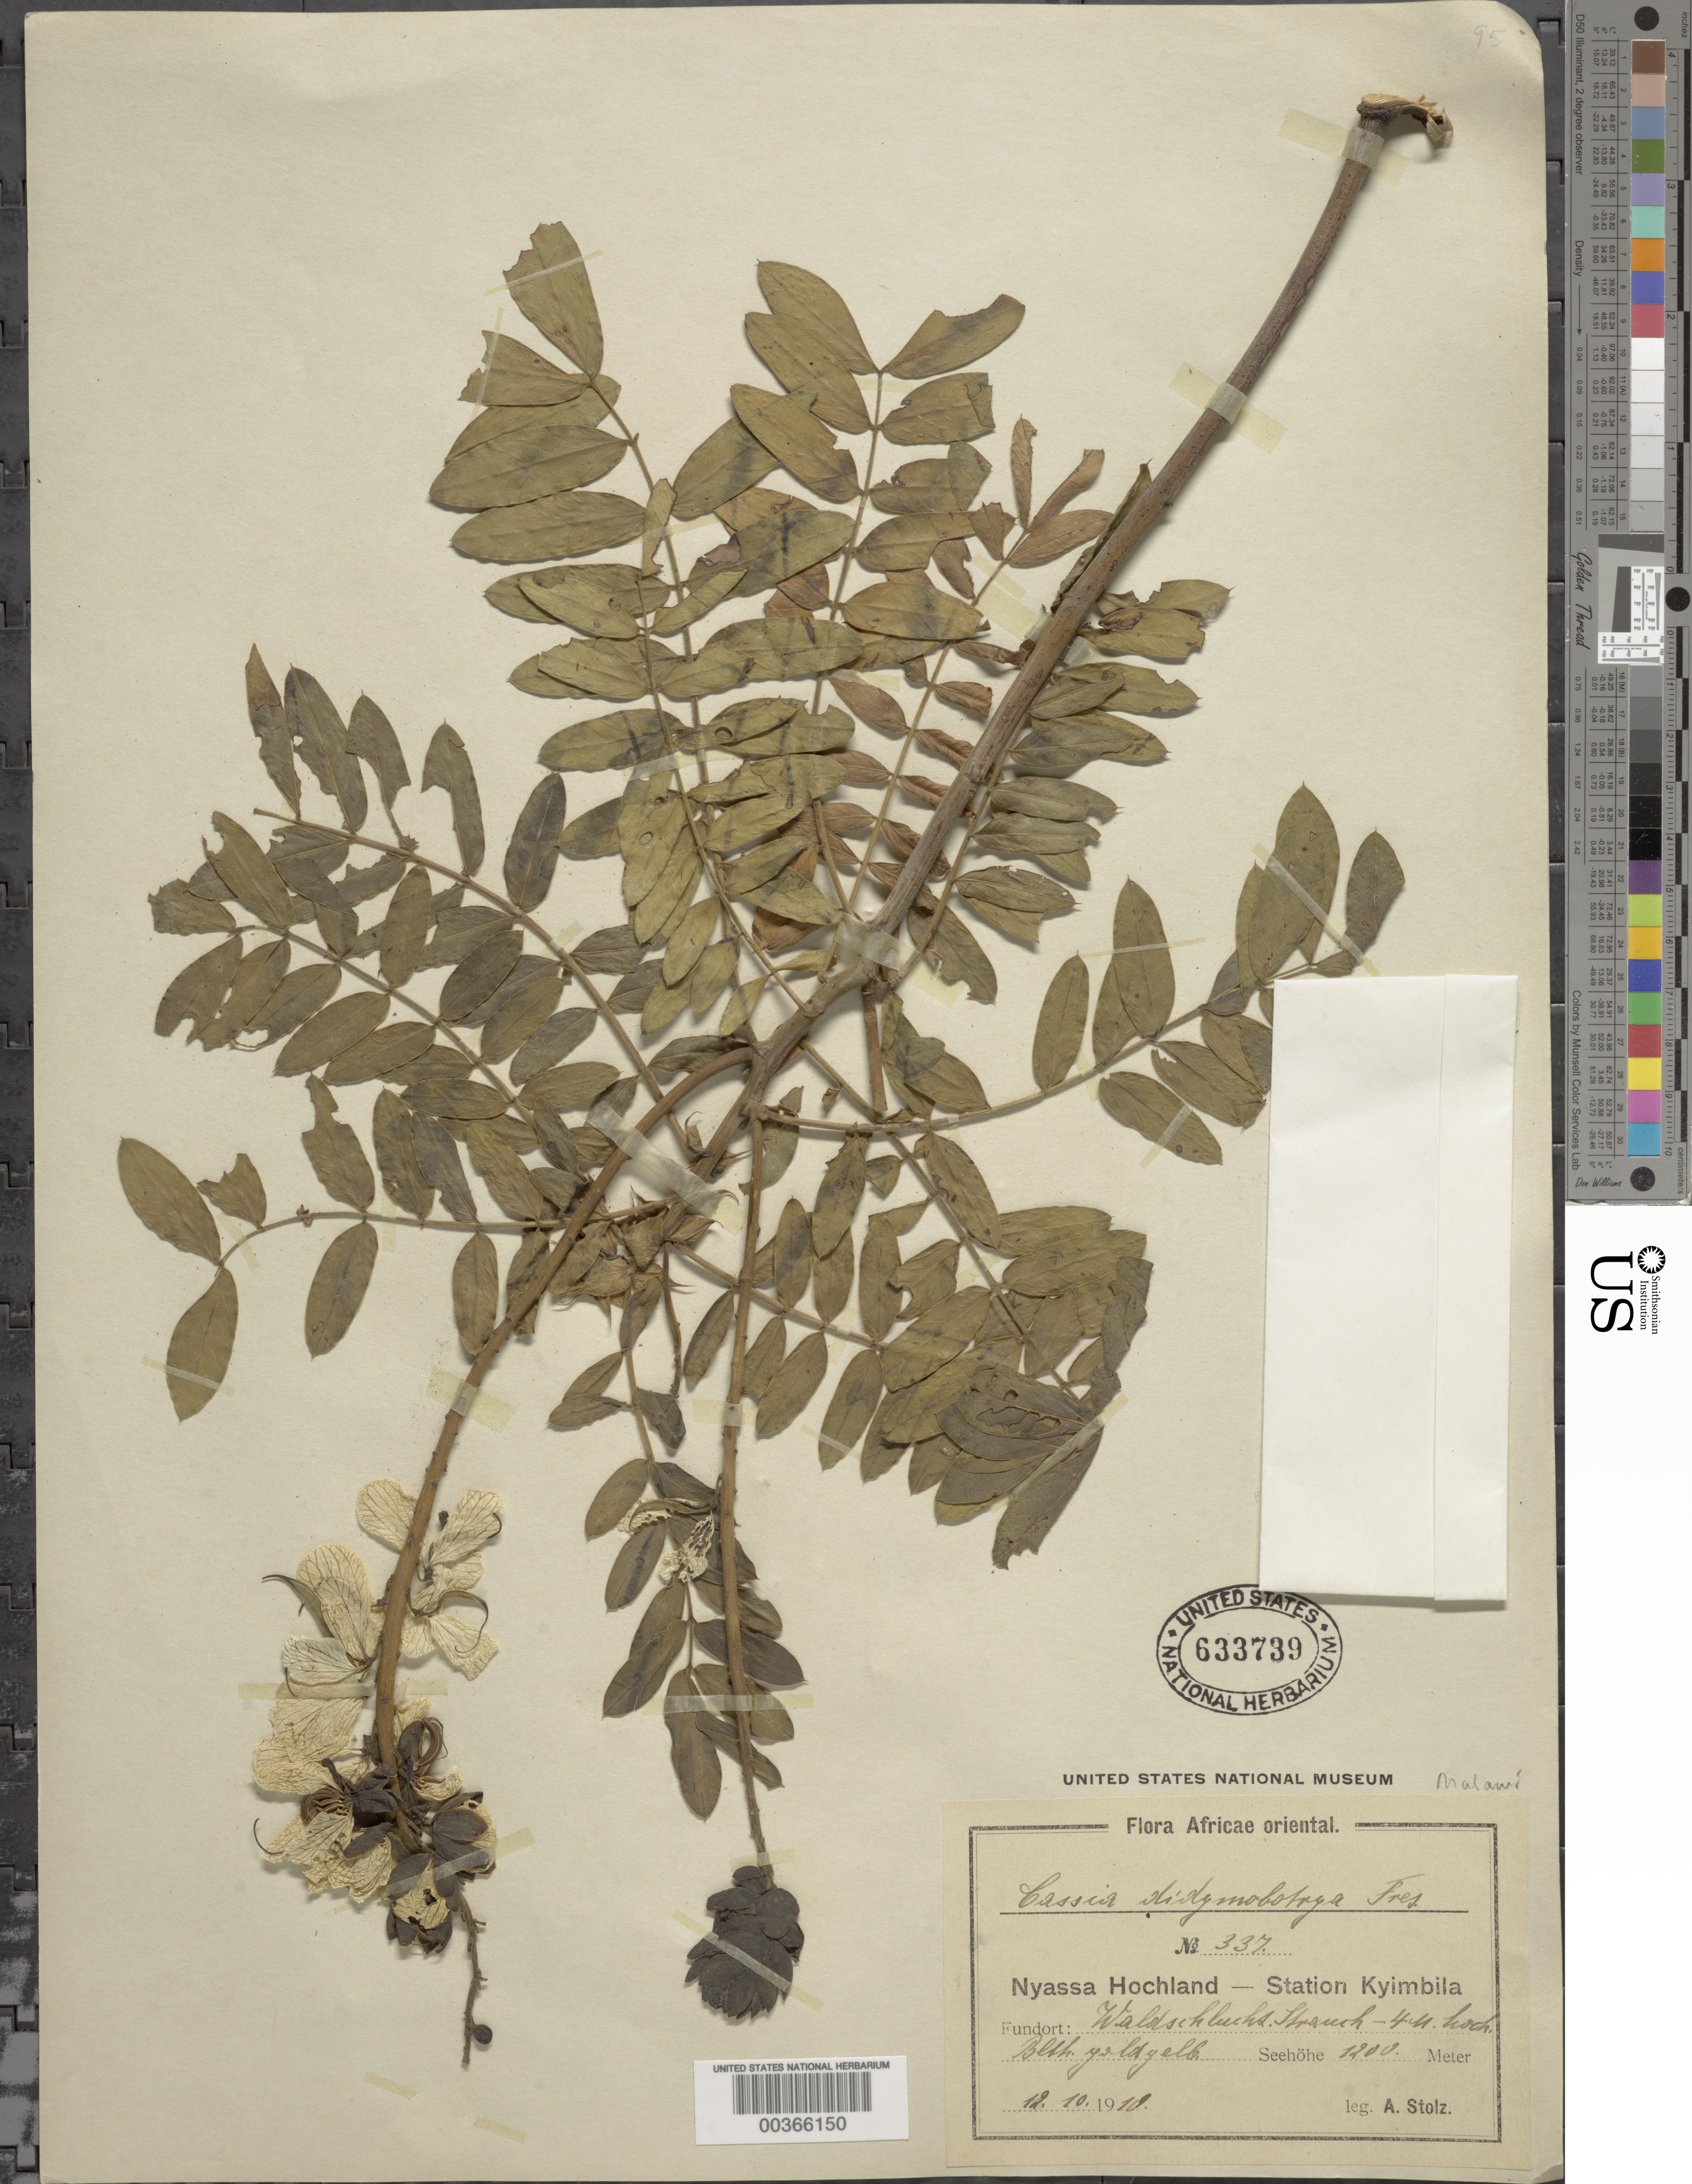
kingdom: Plantae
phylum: Tracheophyta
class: Magnoliopsida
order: Fabales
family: Fabaceae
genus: Senna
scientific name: Senna didymobotrya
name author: (Fresen.) H.S. Irwin & Barneby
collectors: A. Stolz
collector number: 337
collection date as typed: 12 Oct 1910 or 10 Dec 1910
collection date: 1910-10-12 or 1910-12-10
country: Malawi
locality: Waldschluchs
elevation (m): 1200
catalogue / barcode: US 633739